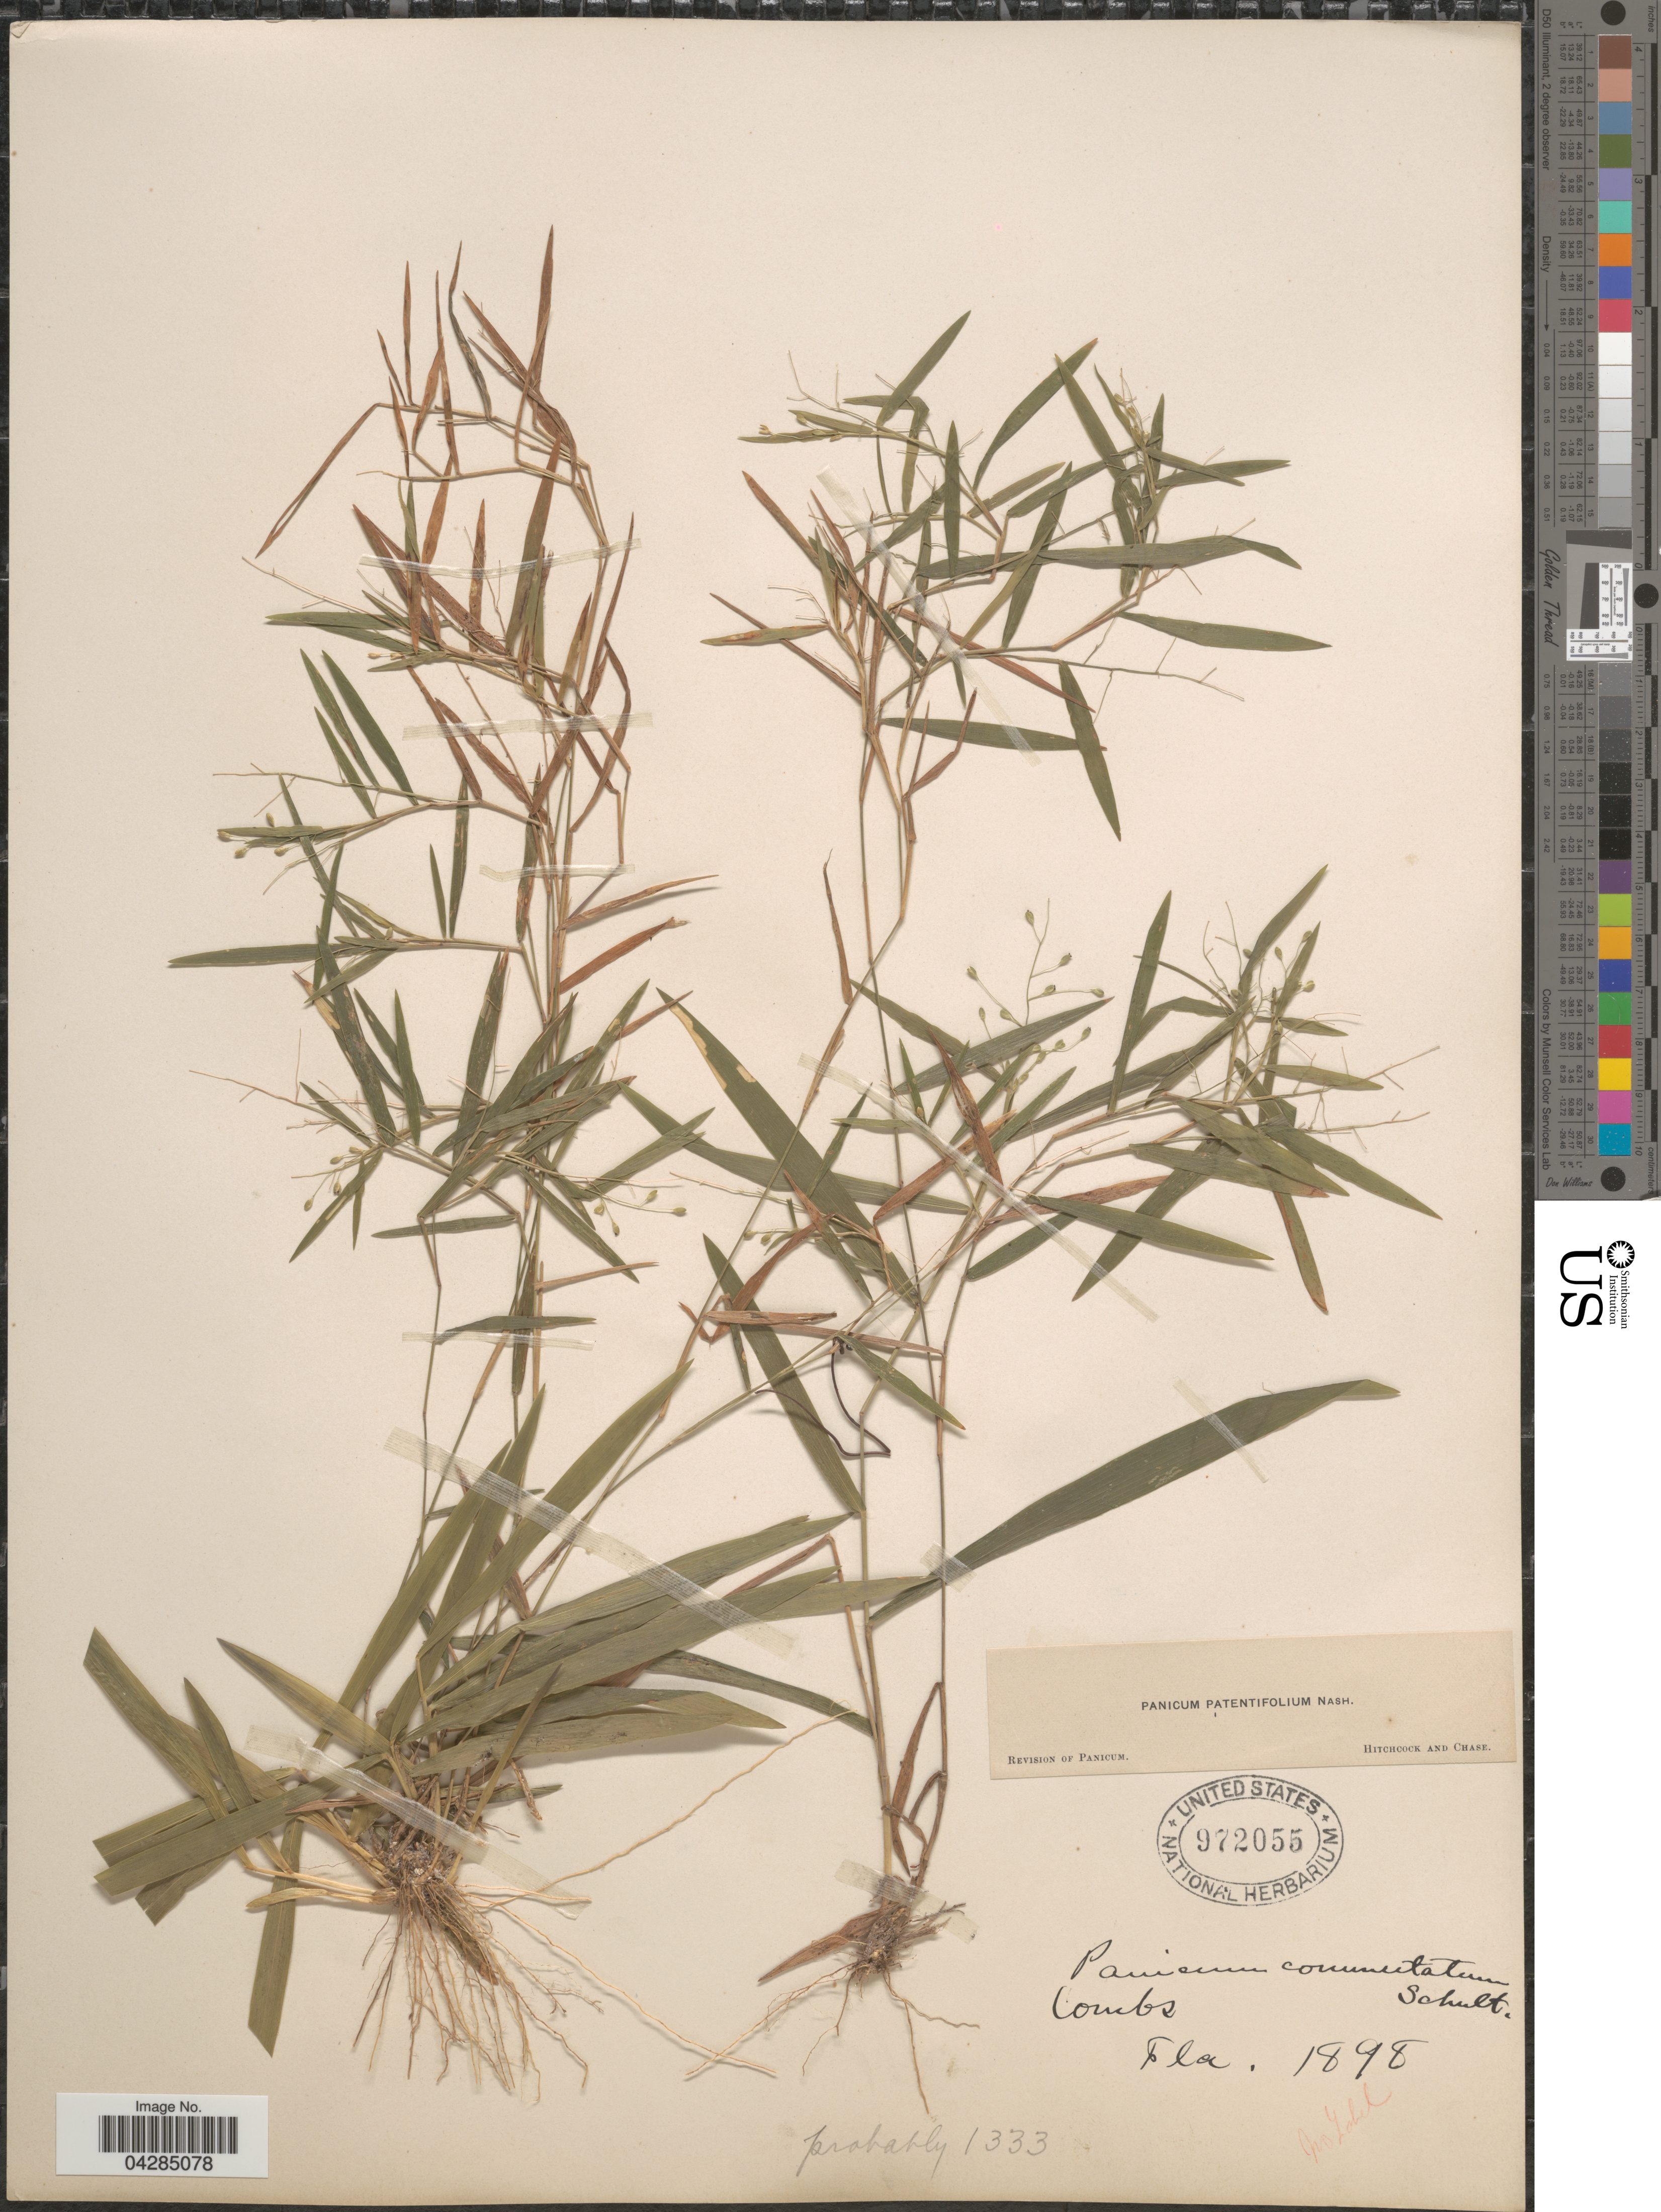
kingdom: Plantae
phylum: Tracheophyta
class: Liliopsida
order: Poales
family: Poaceae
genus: Dichanthelium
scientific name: Dichanthelium portoricense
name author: (Desv. ex Ham.) B.F. Hansen & Wunderlin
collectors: -. Combs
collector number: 1333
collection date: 1898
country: United States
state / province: Florida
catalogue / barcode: US 972055